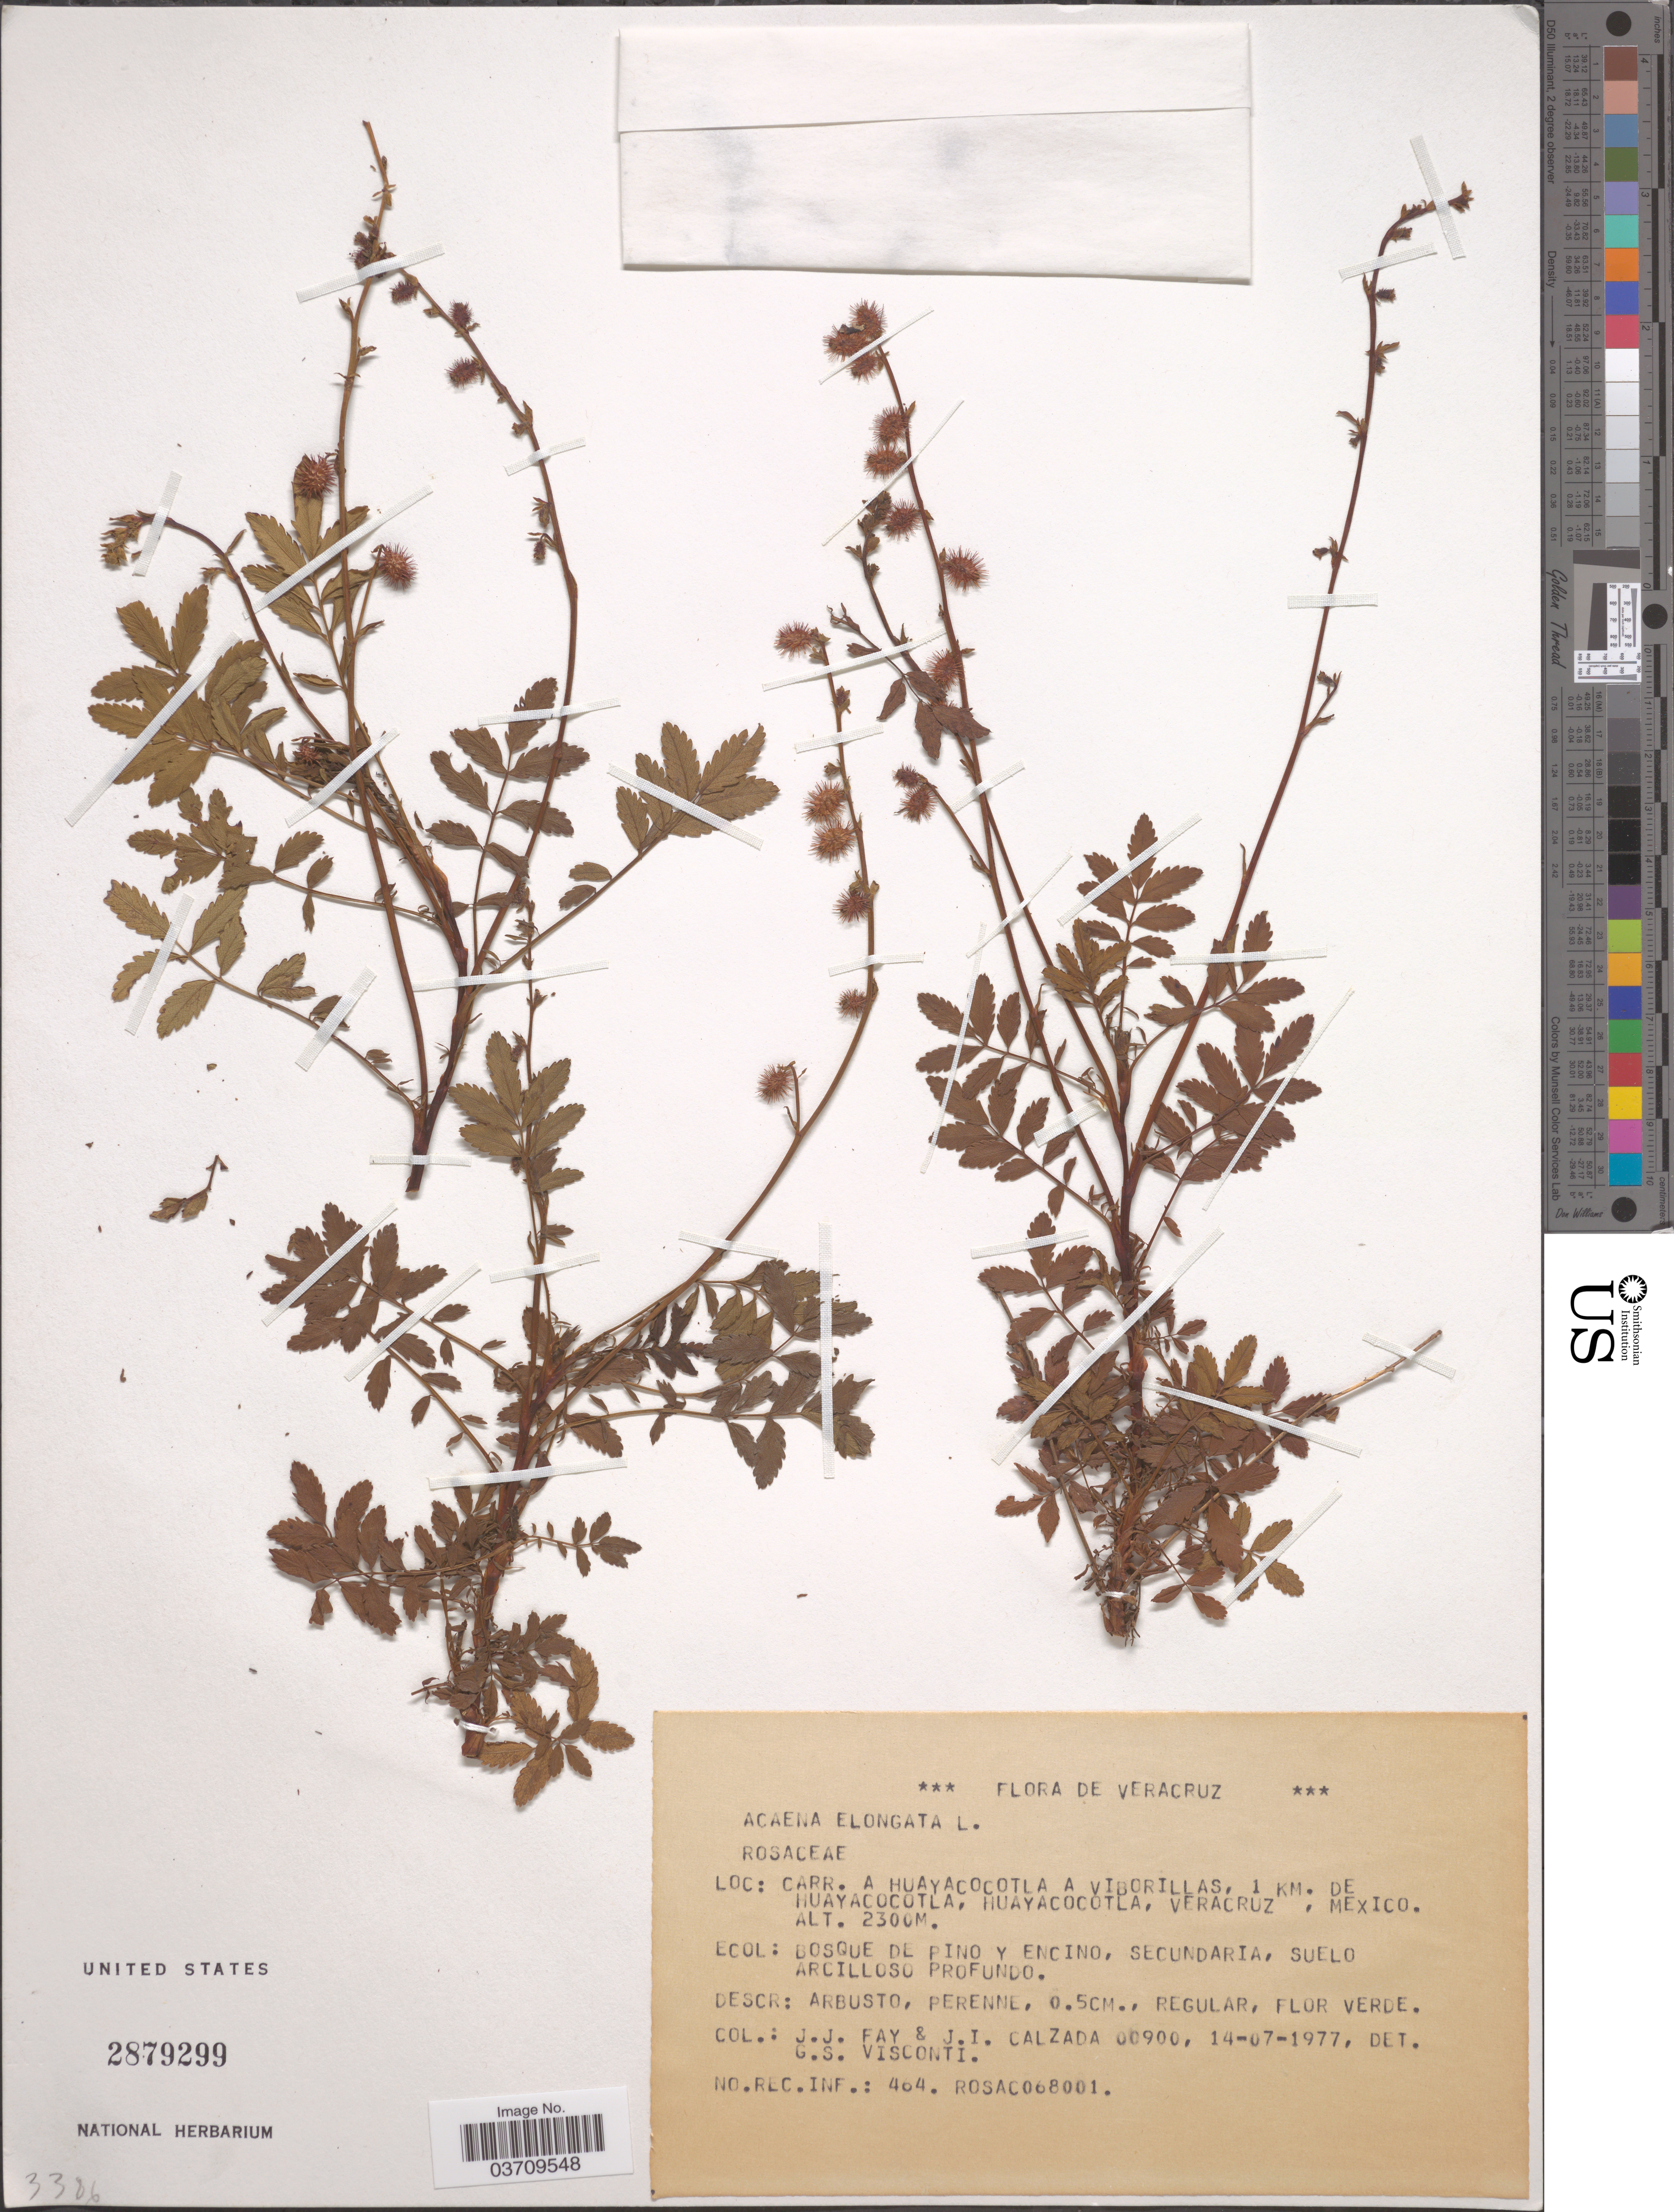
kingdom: Plantae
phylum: Tracheophyta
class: Magnoliopsida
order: Rosales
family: Rosaceae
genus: Acaena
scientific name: Acaena elongata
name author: L.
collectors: J. Fay & J. I. Calzada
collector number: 00900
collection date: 1977-07-14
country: Mexico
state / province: Veracruz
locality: Veracruz. Carr. a Huayacocotla a Viborillas, 1 km. de Huayacocotla, Huayacocotla.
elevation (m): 2300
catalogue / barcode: US 2879299